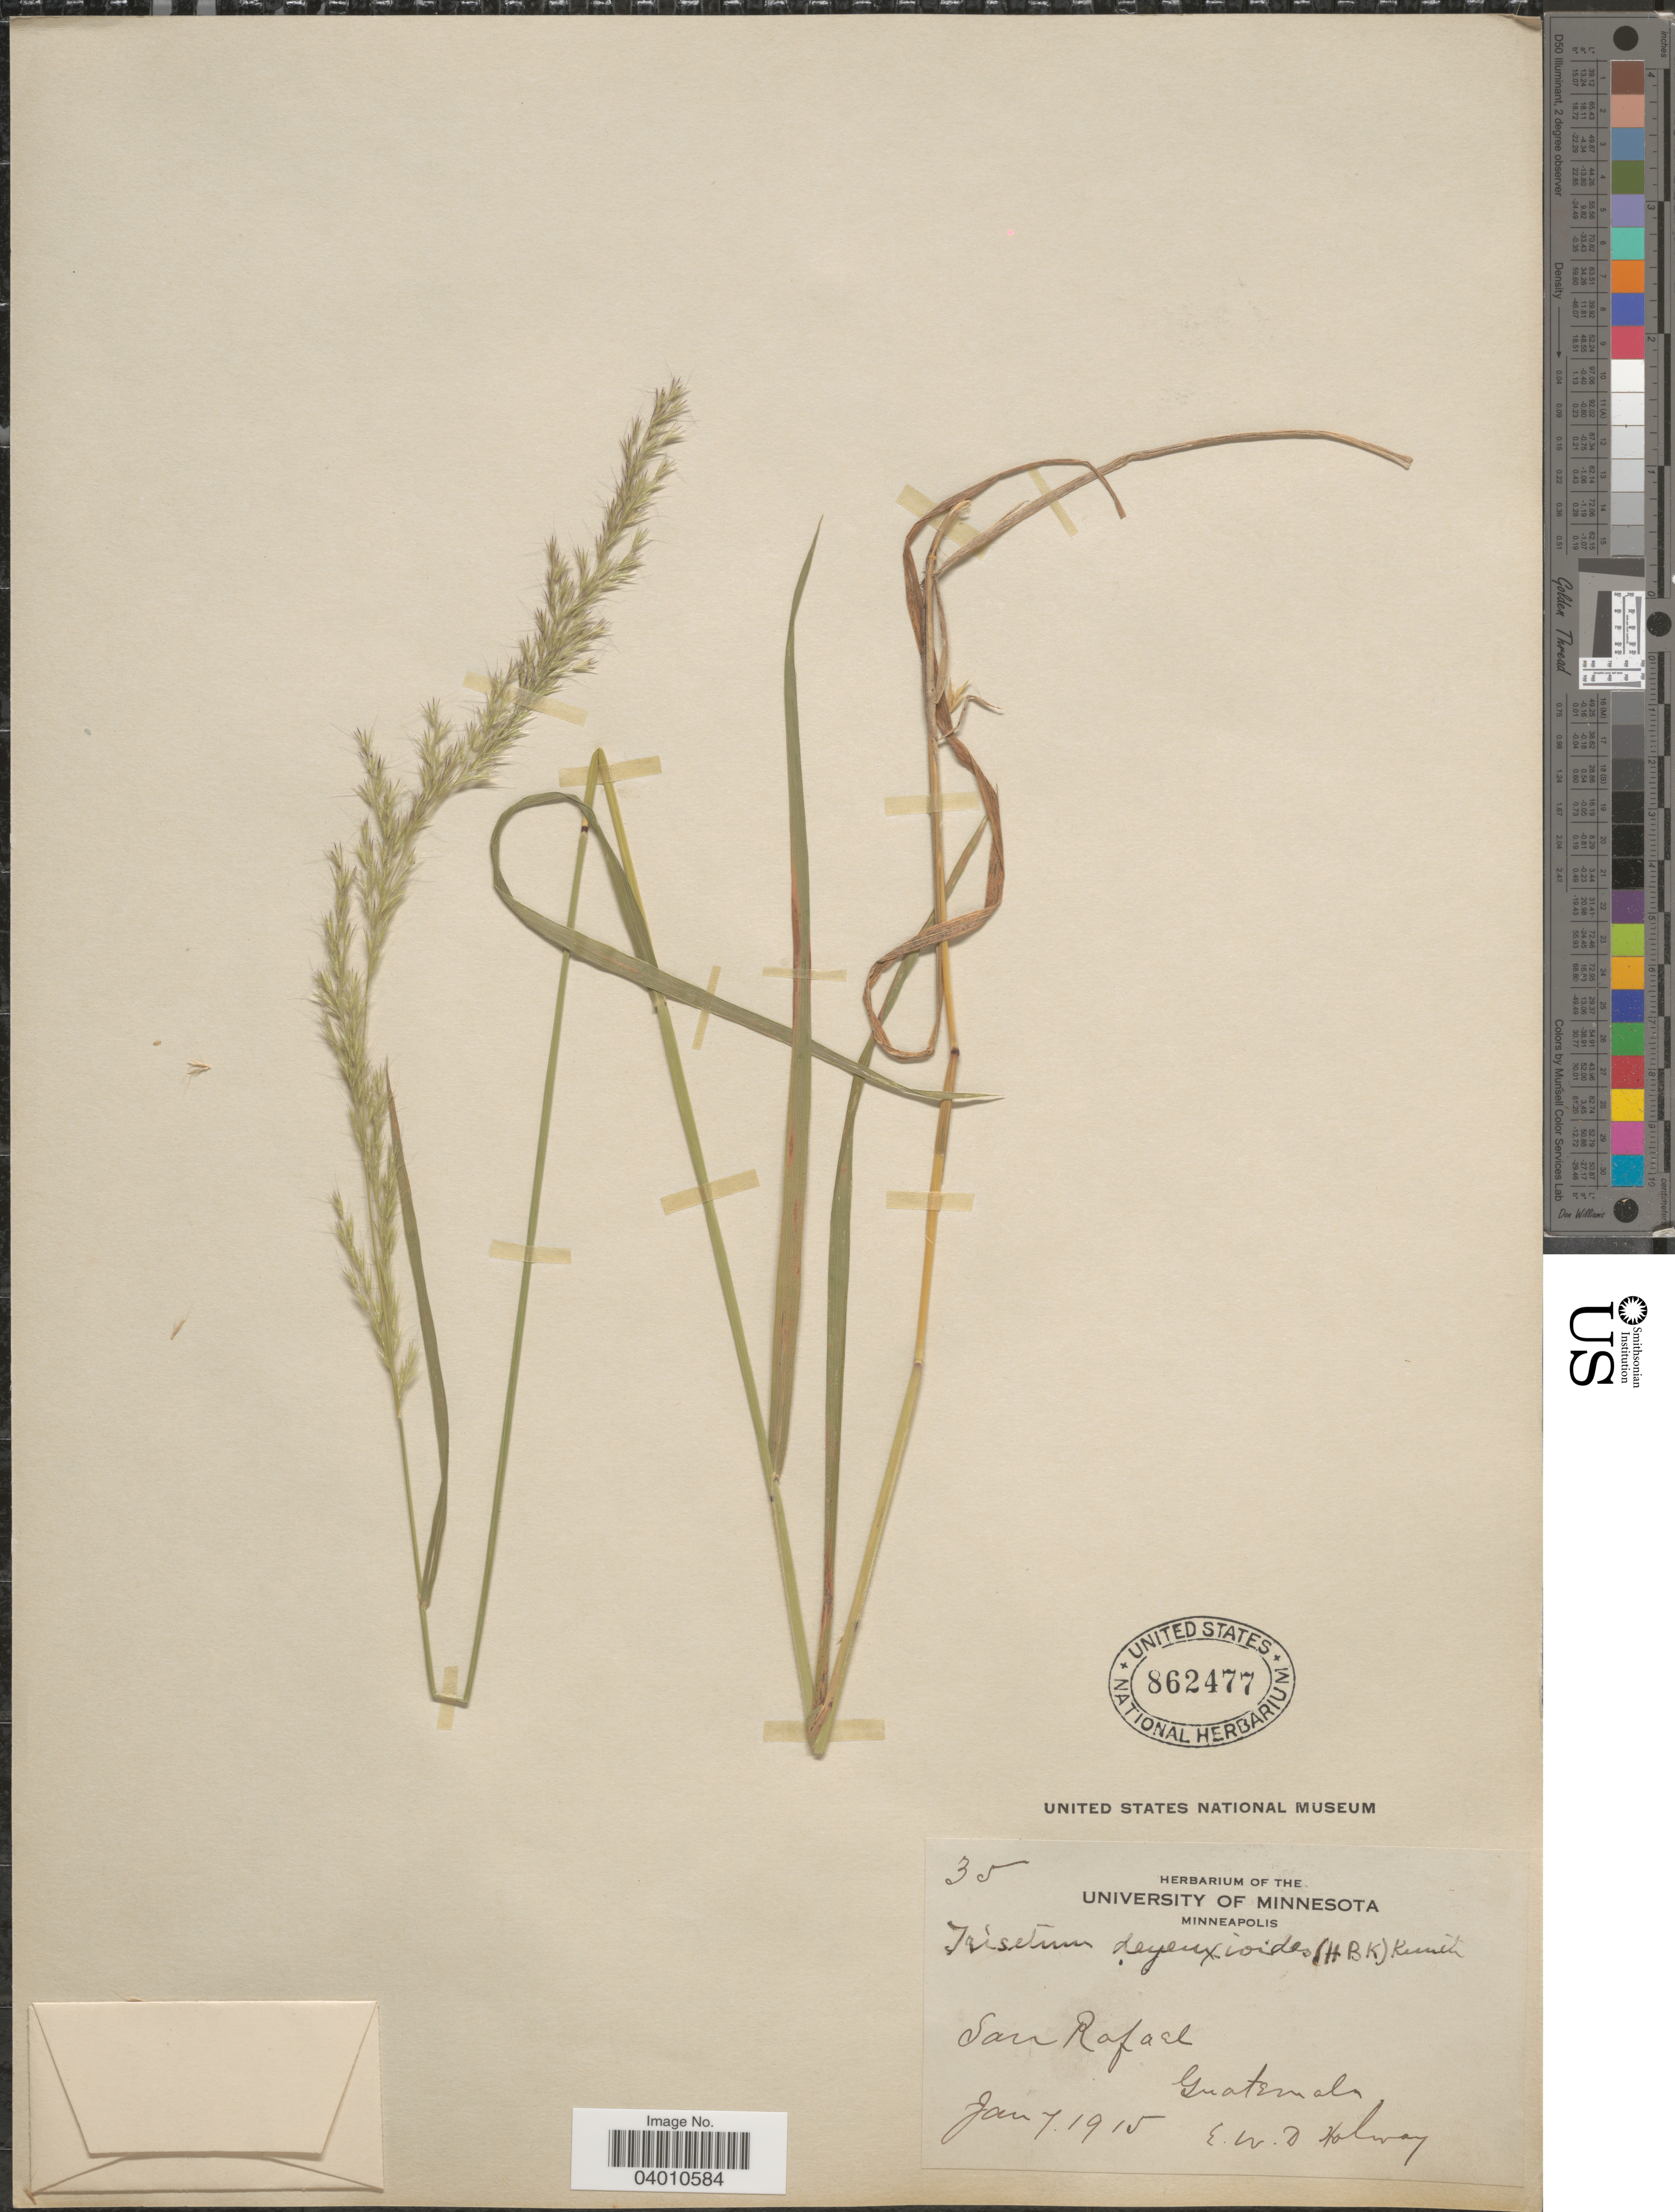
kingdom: Plantae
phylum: Tracheophyta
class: Liliopsida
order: Poales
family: Poaceae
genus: Peyritschia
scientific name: Peyritschia deyeuxioides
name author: (Kunth) Finot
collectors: E. W. D. Holway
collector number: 35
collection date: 1915-01-07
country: Guatemala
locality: San Rafael.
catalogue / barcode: US 862477